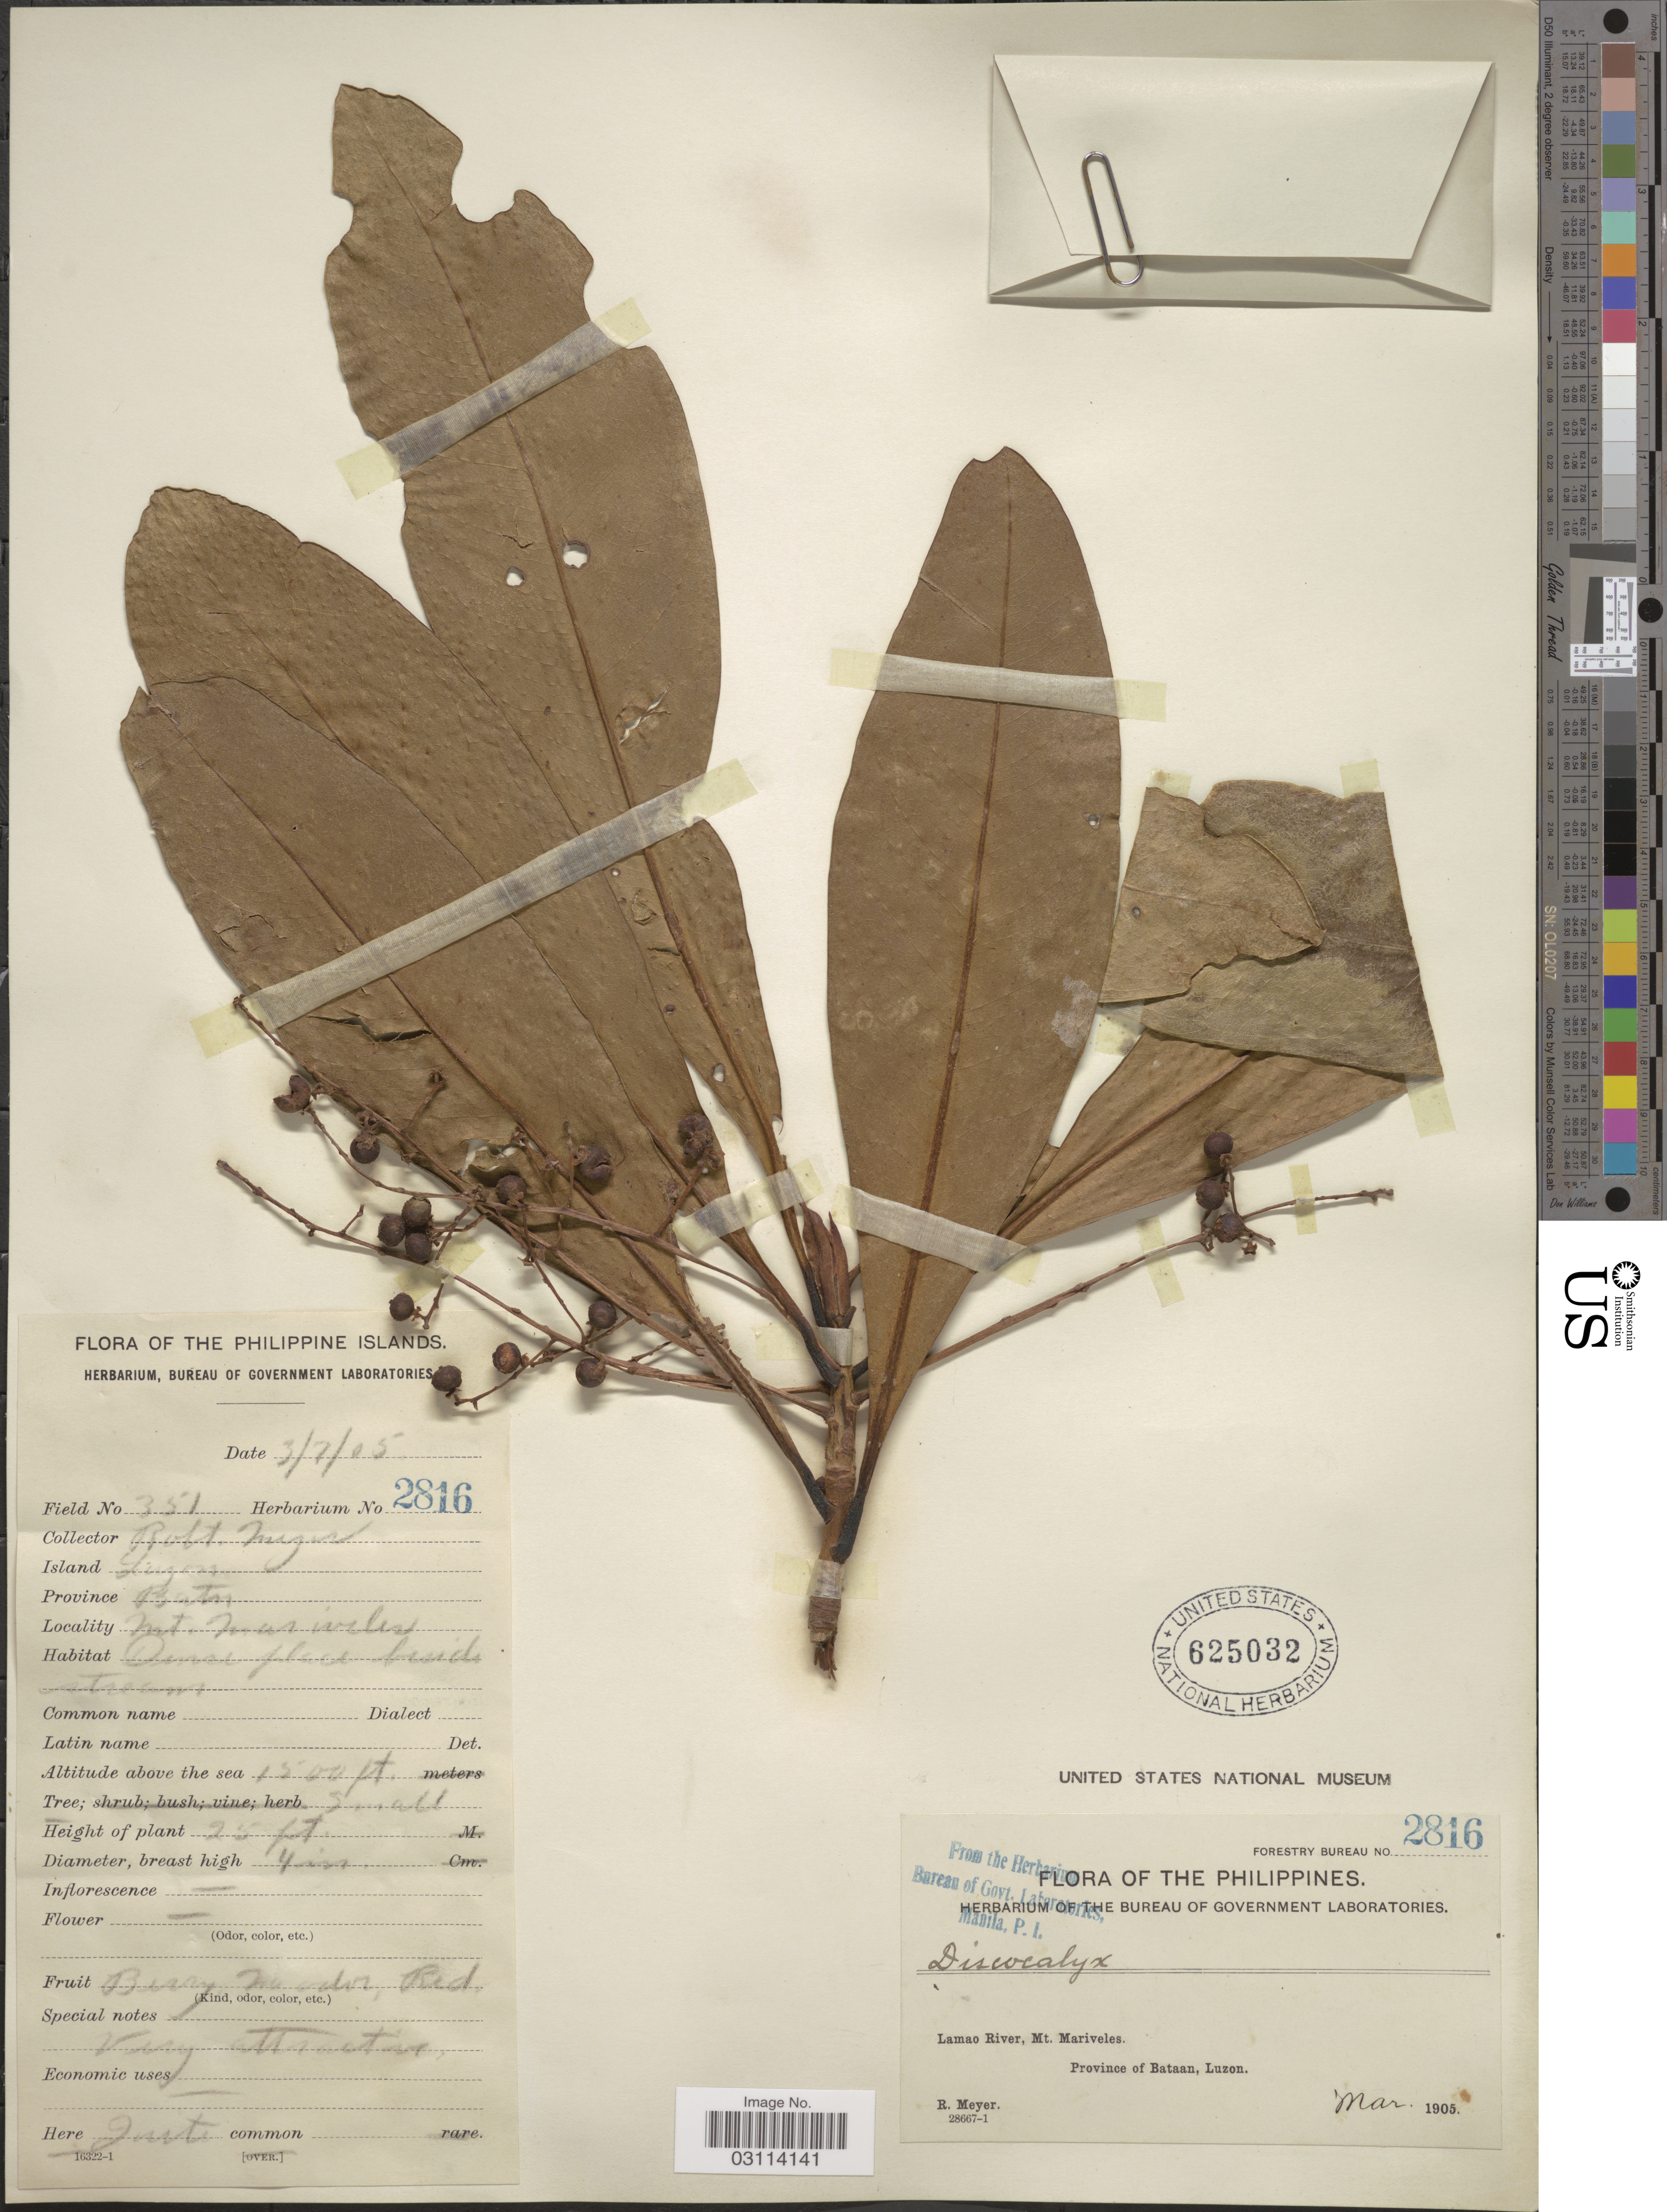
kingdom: Plantae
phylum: Tracheophyta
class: Magnoliopsida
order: Ericales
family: Primulaceae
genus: Discocalyx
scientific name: Discocalyx cybianthoides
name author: (A. DC.) Mez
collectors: R. Meyer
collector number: Forestry Bureau 2816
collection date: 1905-03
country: Philippines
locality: Lamao River, Mt. Mariveles, Province of Bataan, Luzon.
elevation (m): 457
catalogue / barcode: US 625032